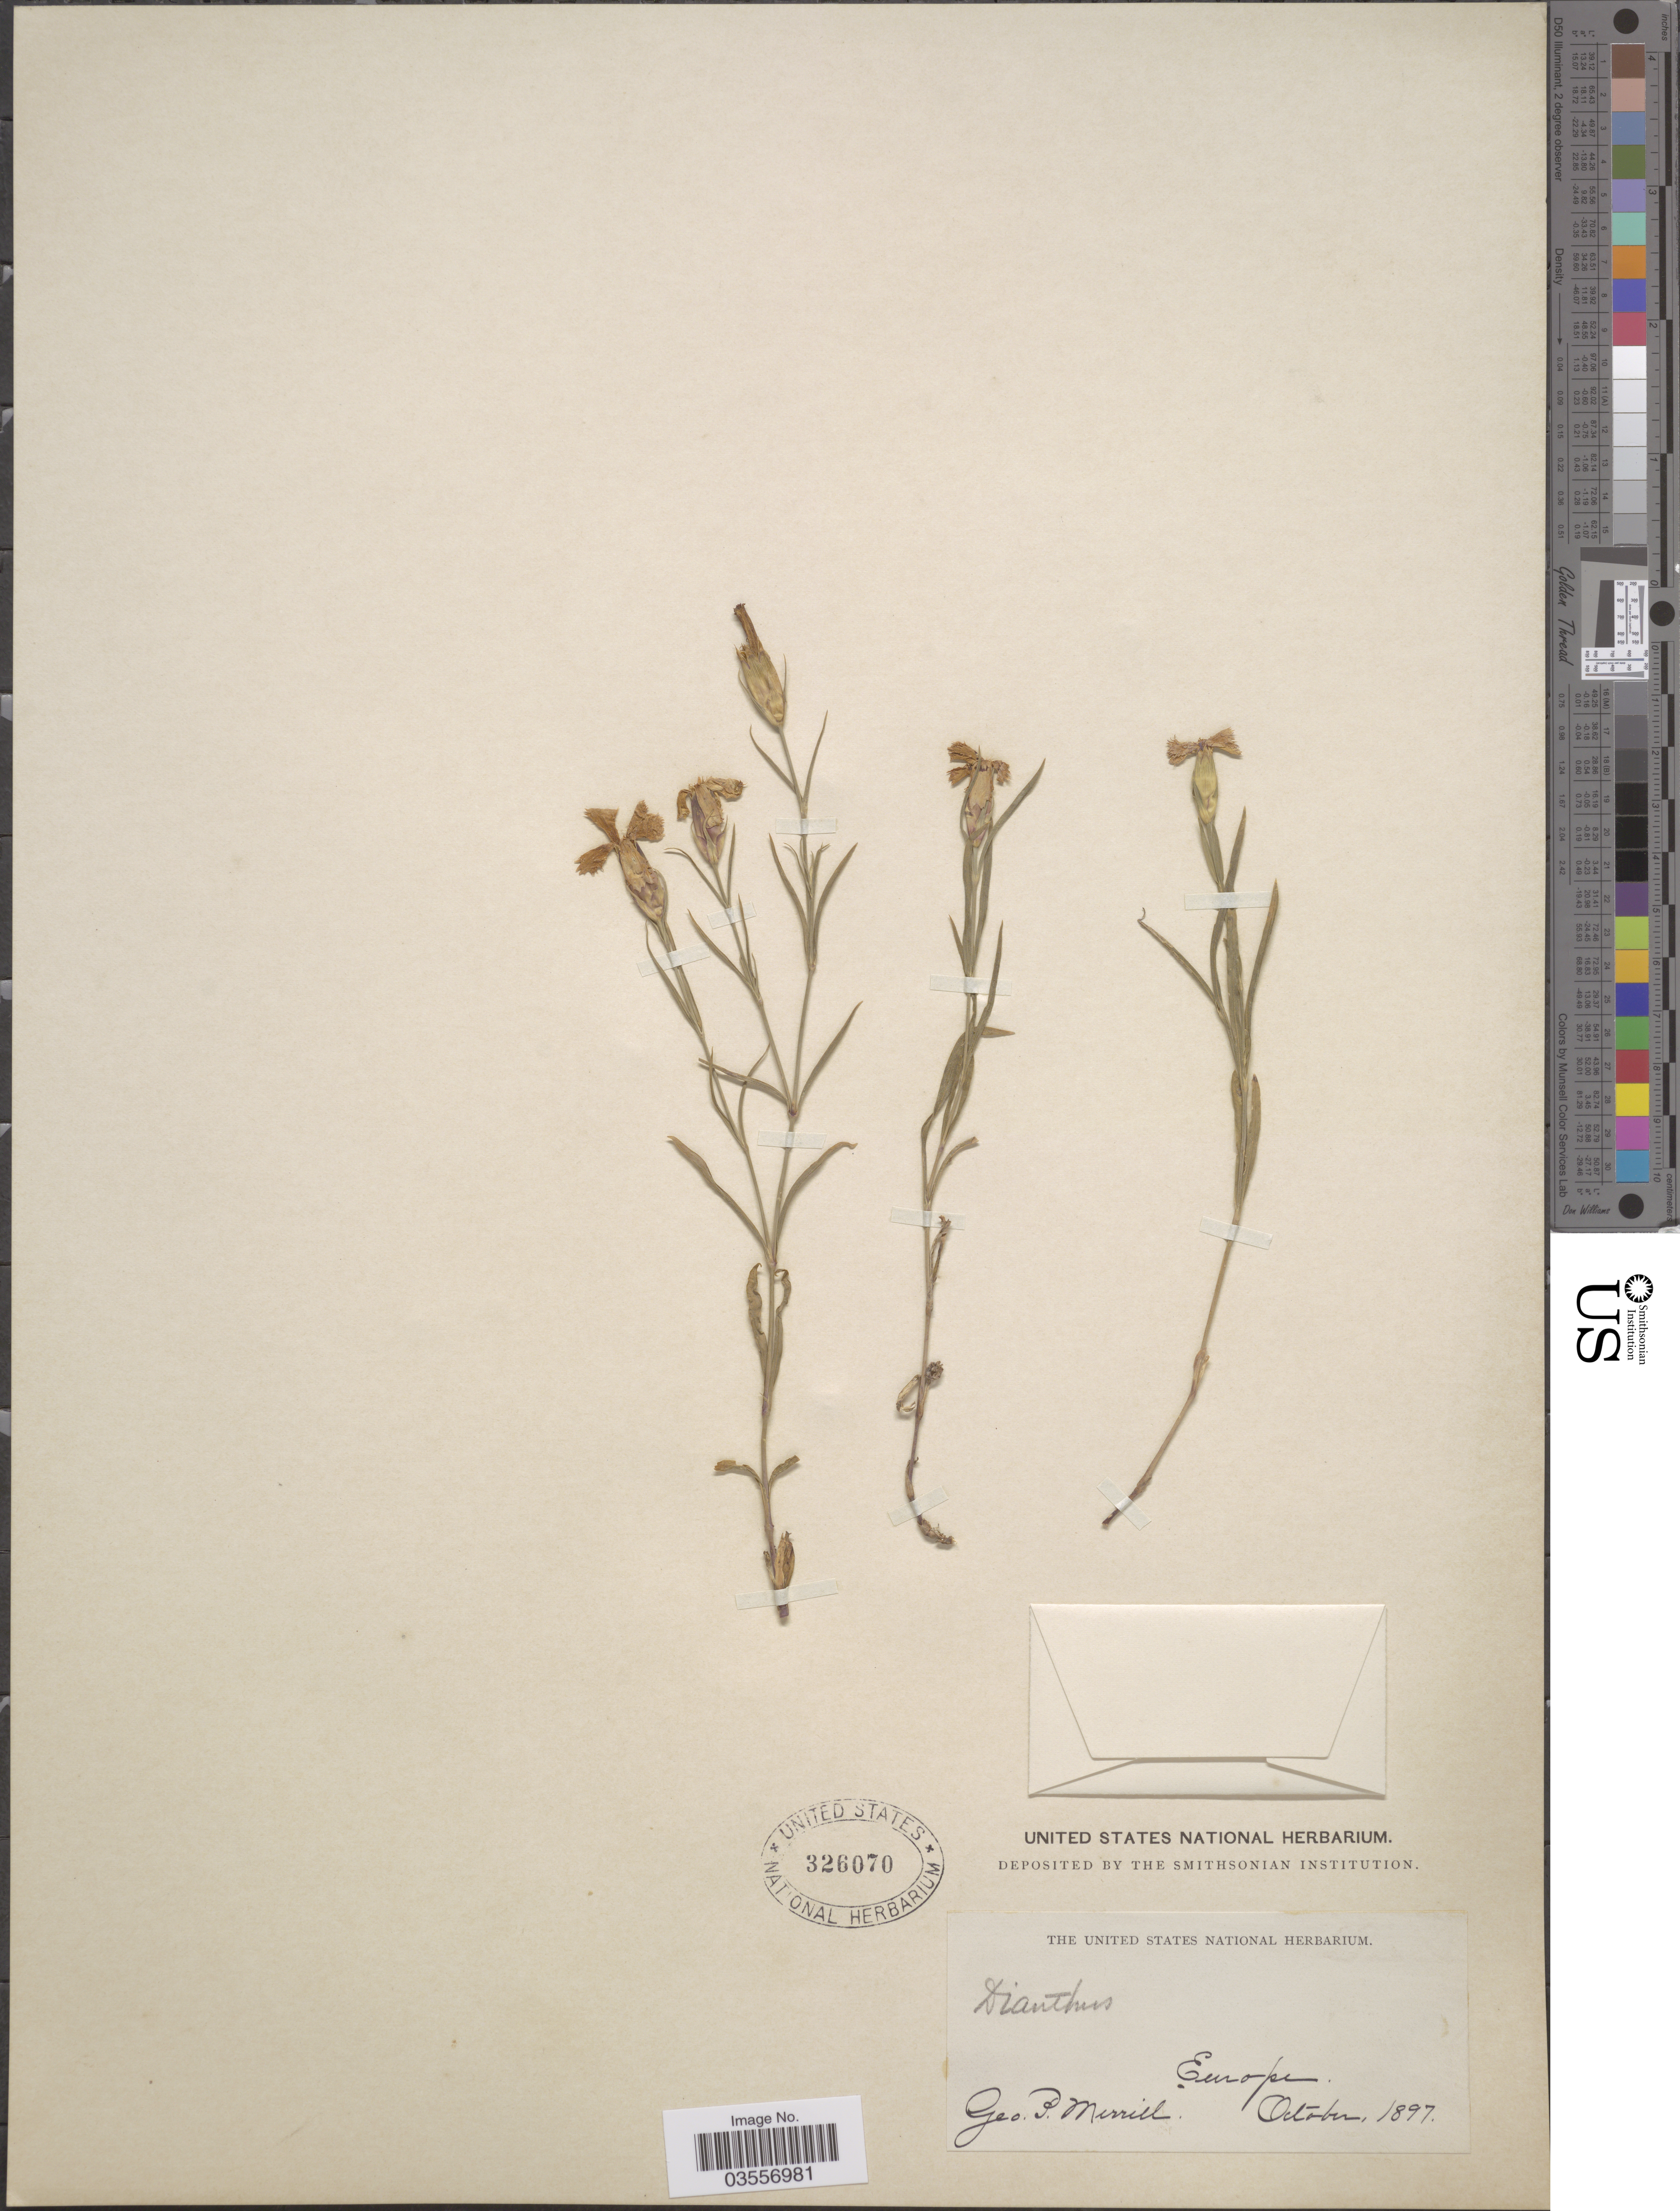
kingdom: Plantae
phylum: Tracheophyta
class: Magnoliopsida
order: Caryophyllales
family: Caryophyllaceae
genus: Dianthus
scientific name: Dianthus sp.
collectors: G. P. Merrill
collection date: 1897-10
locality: Europe.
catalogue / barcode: US 326070